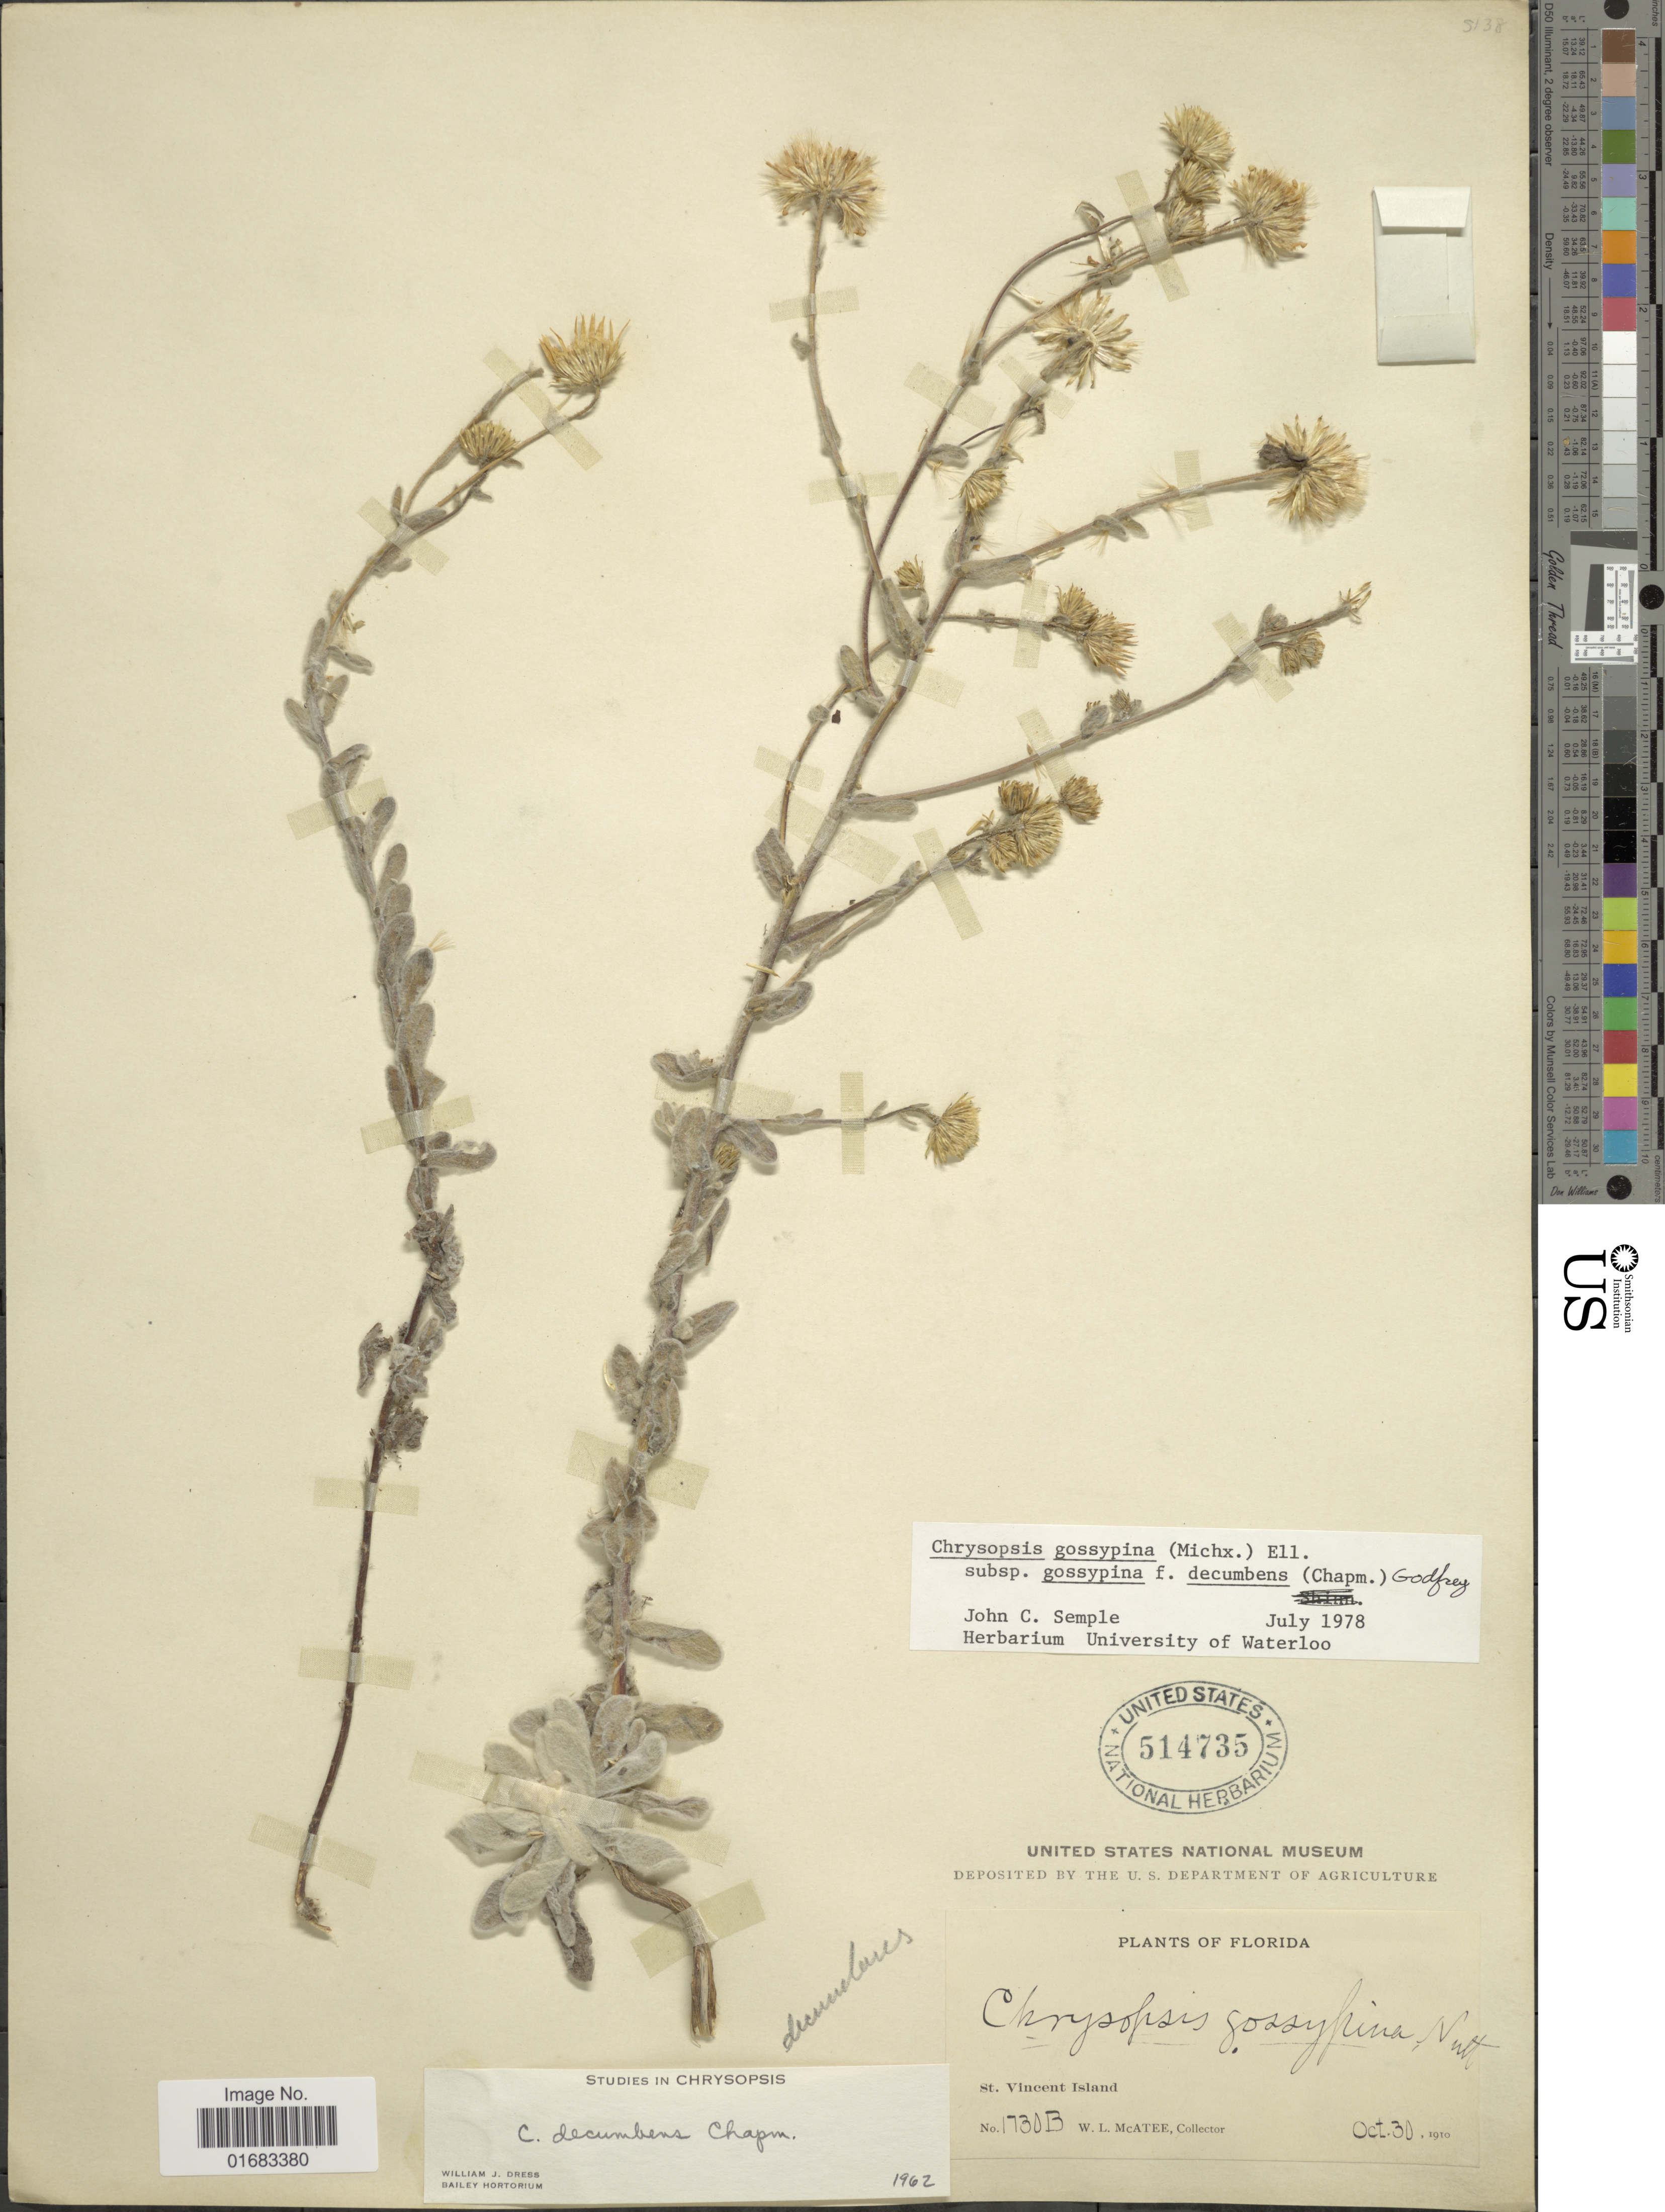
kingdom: Plantae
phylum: Tracheophyta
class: Magnoliopsida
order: Asterales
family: Asteraceae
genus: Chrysopsis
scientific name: Chrysopsis gossypina f. decumbens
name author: (Chapm.) R.K. Godfrey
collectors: W. McAtee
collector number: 1730B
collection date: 1910-10-30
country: United States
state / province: Florida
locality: Florida. St. Vincent Island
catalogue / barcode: US 514735